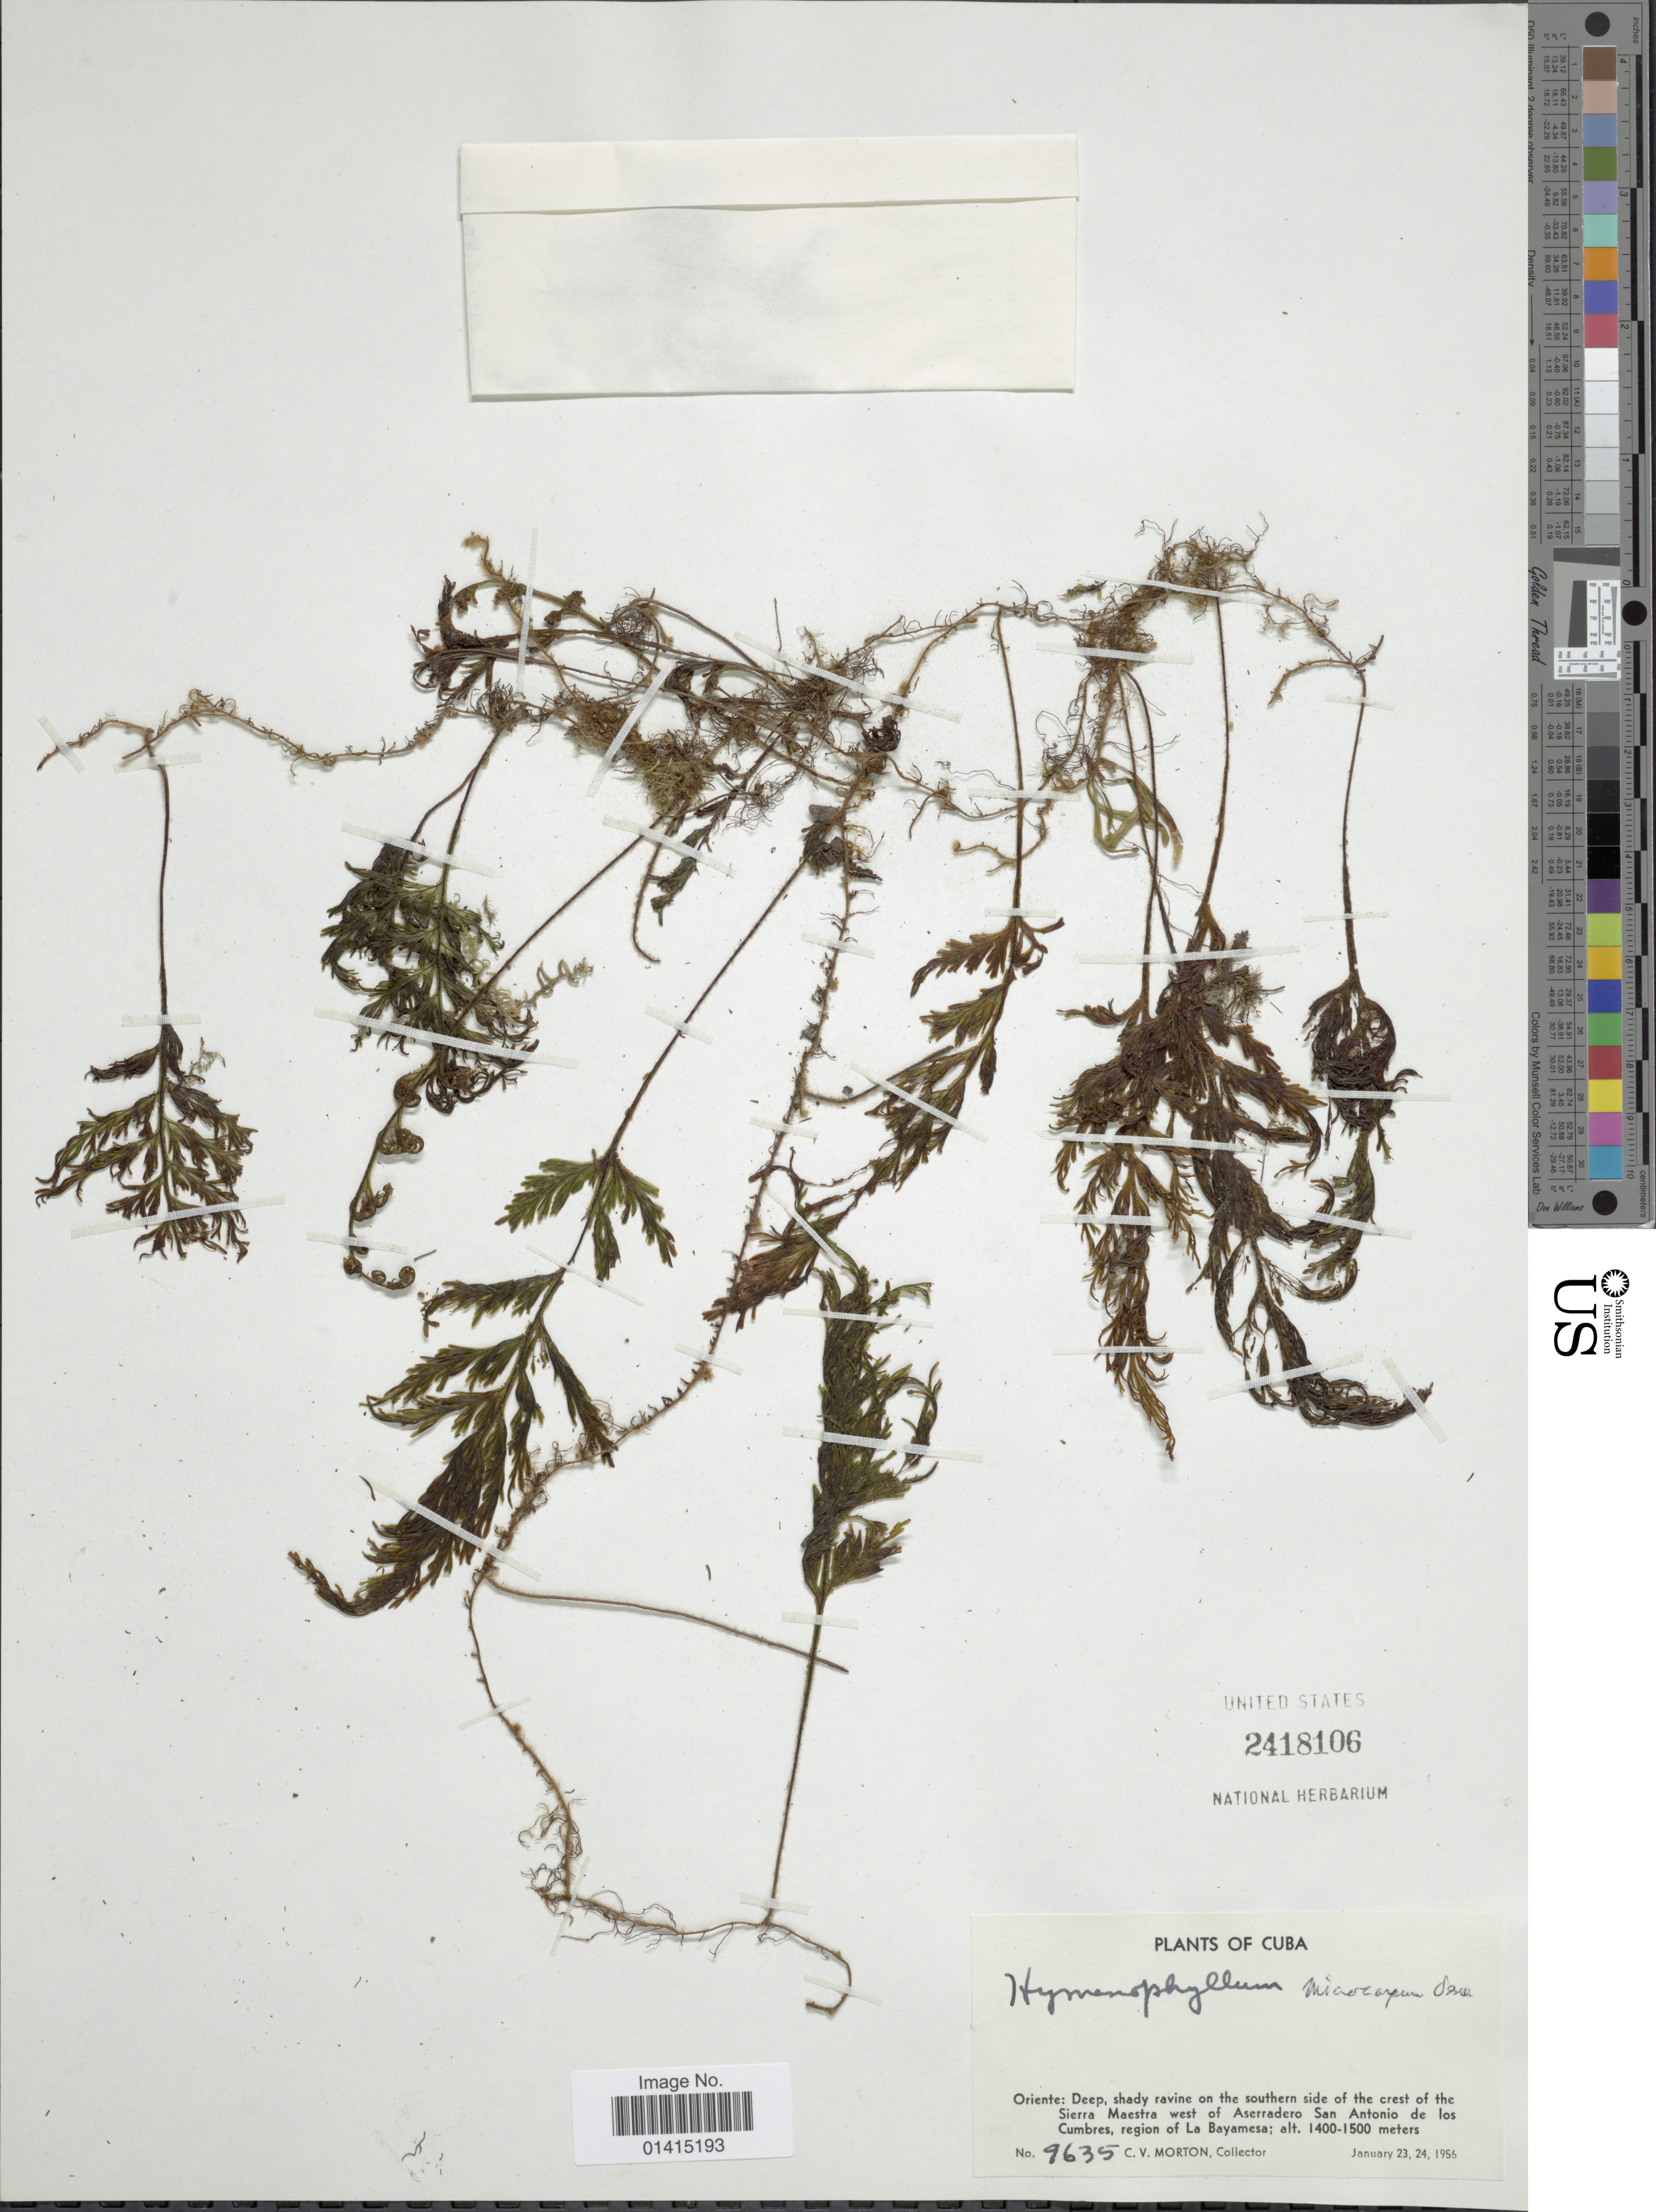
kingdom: Plantae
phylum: Tracheophyta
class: Polypodiopsida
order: Hymenophyllales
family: Hymenophyllaceae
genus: Hymenophyllum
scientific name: Hymenophyllum microcarpum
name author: (Desv.) Lellinger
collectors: C. V. Morton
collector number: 9635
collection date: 1956-01-23/1956-01-24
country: Cuba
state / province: Oriente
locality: Deep, shady ravine on the southern side of the crest of de Sierra Maestra west of Aserradero San Antonio de los Cumbres, region of La Bayamesa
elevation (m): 1400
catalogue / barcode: US 2418106